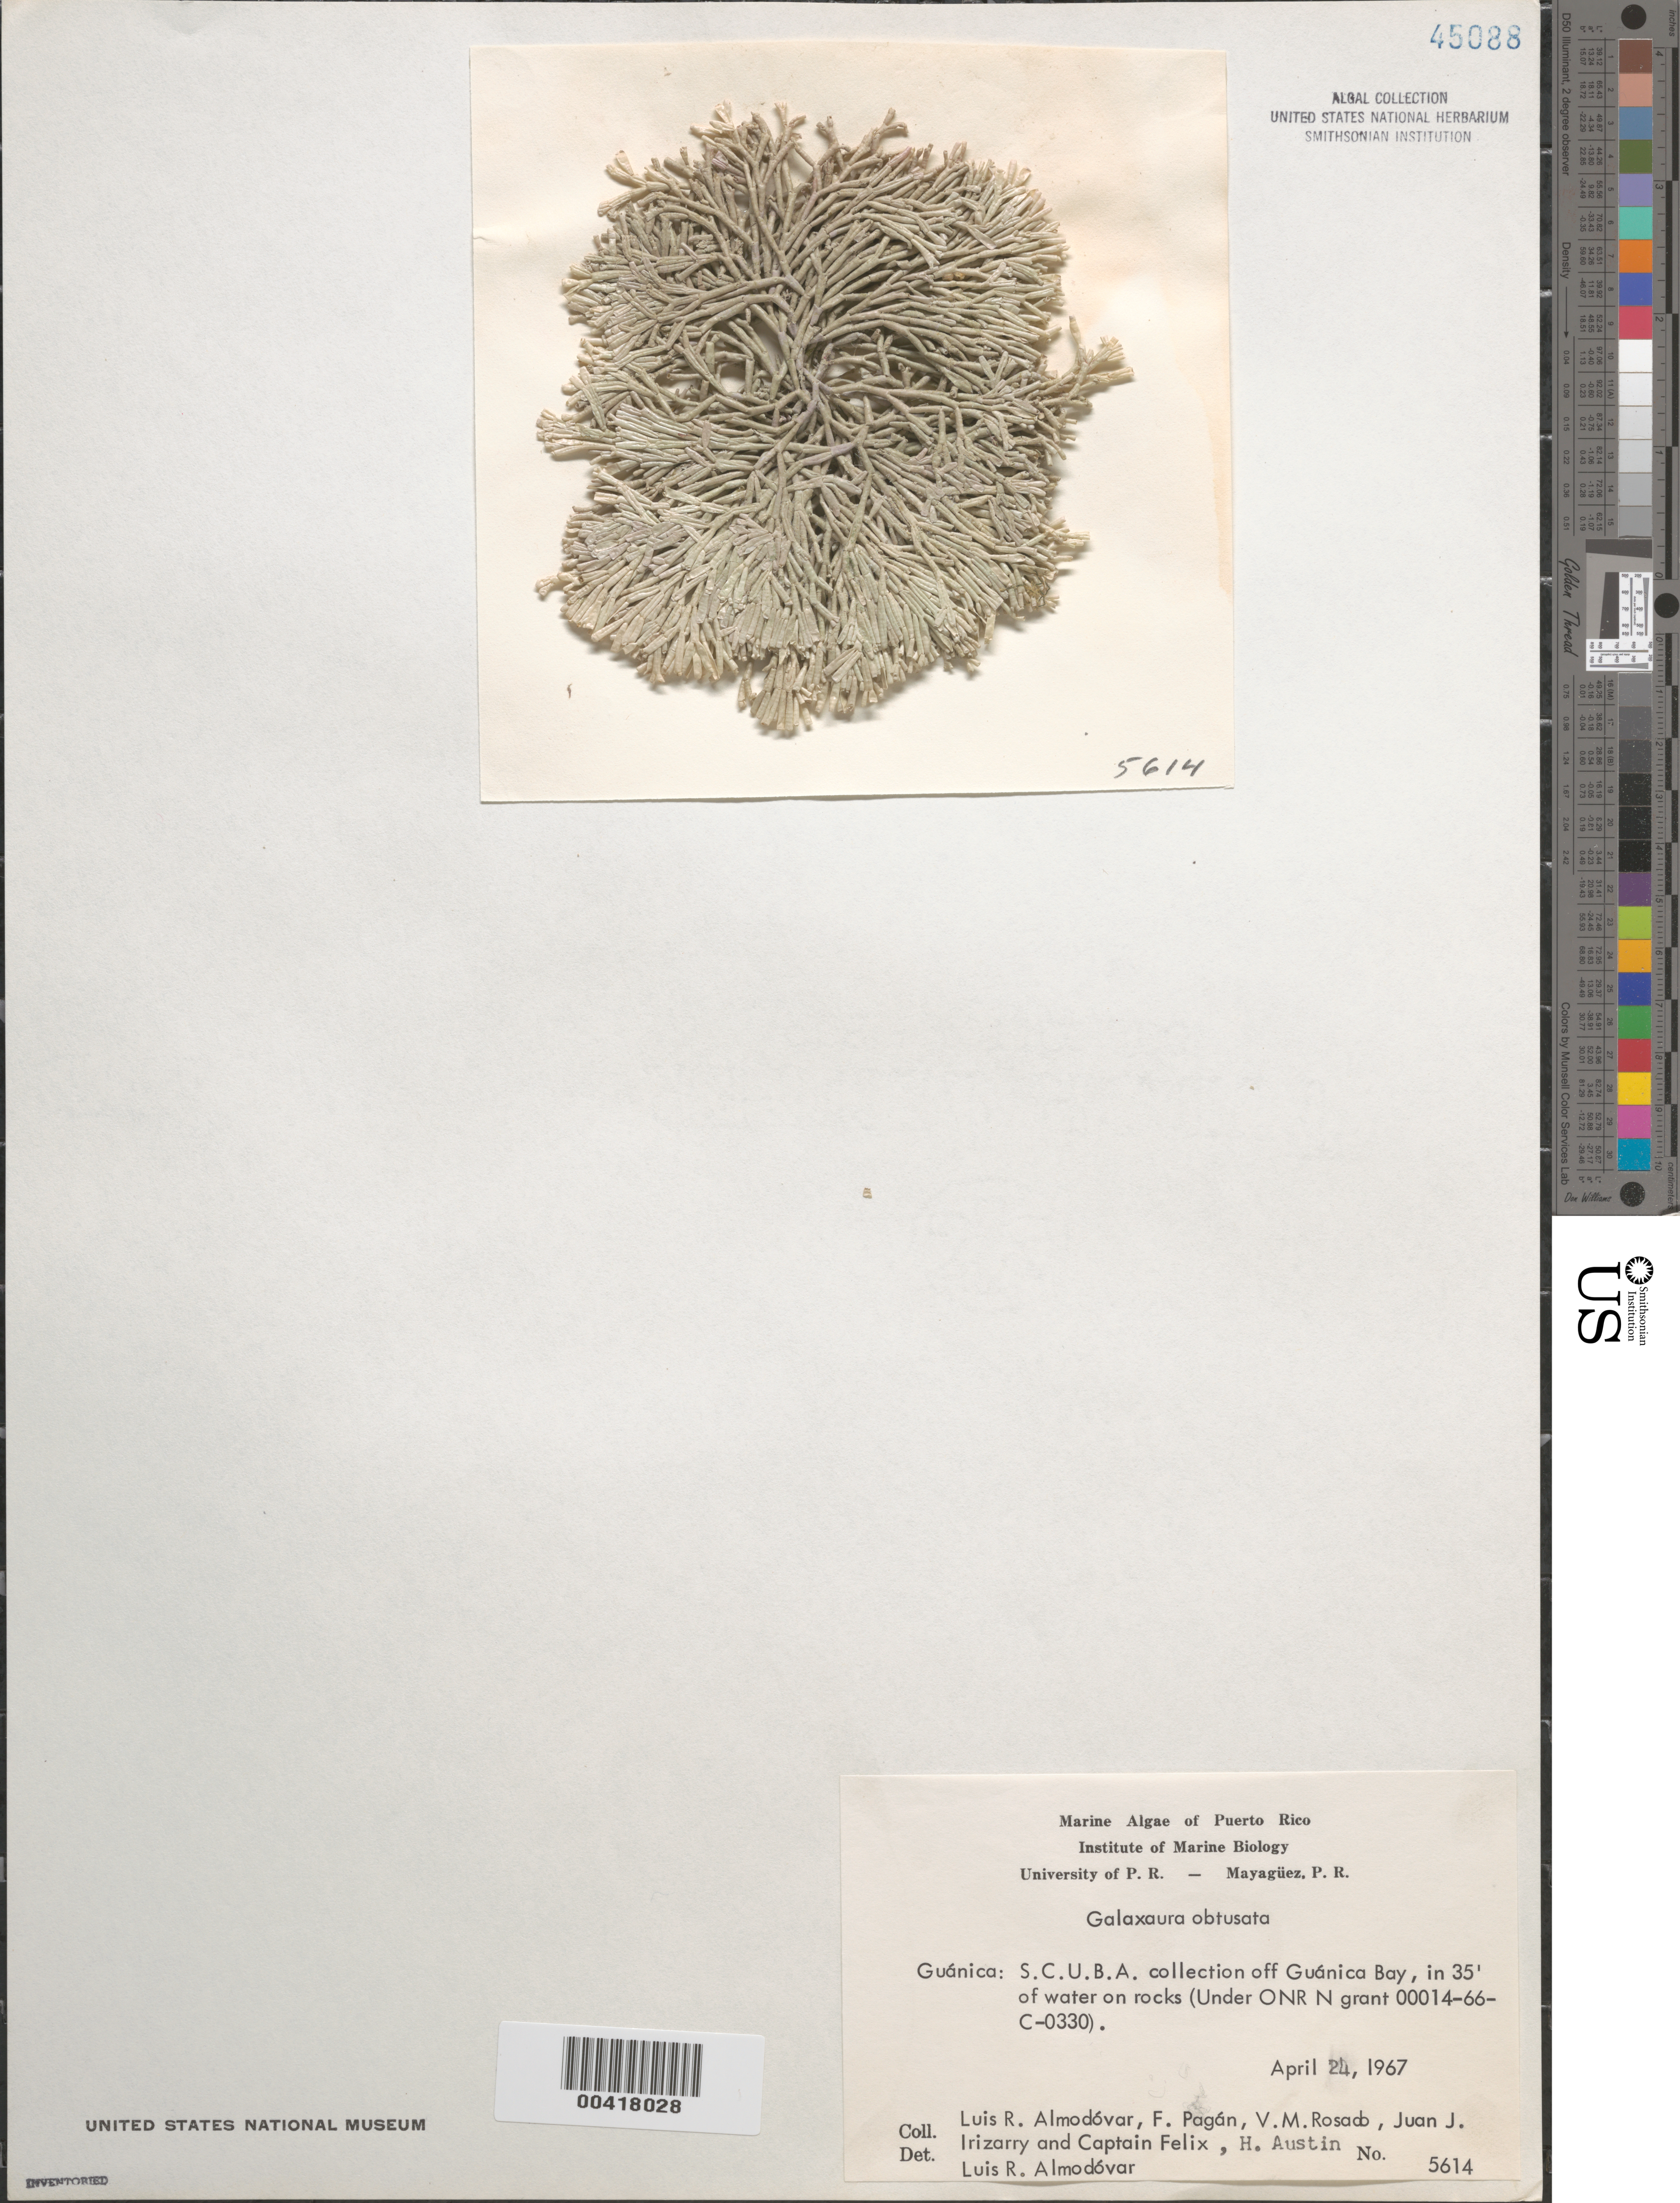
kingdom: Plantae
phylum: Rhodophyta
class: Florideophyceae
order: Nemaliales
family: Galaxauraceae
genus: Dichotomaria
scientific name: Dichotomaria obtusata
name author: (Ellis & Sol.) Lam.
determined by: Algae name updating Project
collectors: L. Almodovar, F. Pagan, V. Rosado, J. Irizarry, C. Felix & H. Austin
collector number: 5614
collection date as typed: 24 Apr 1967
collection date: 1967-04-24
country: Puerto Rico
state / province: Guanica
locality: Off guanica bay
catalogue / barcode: US 45088